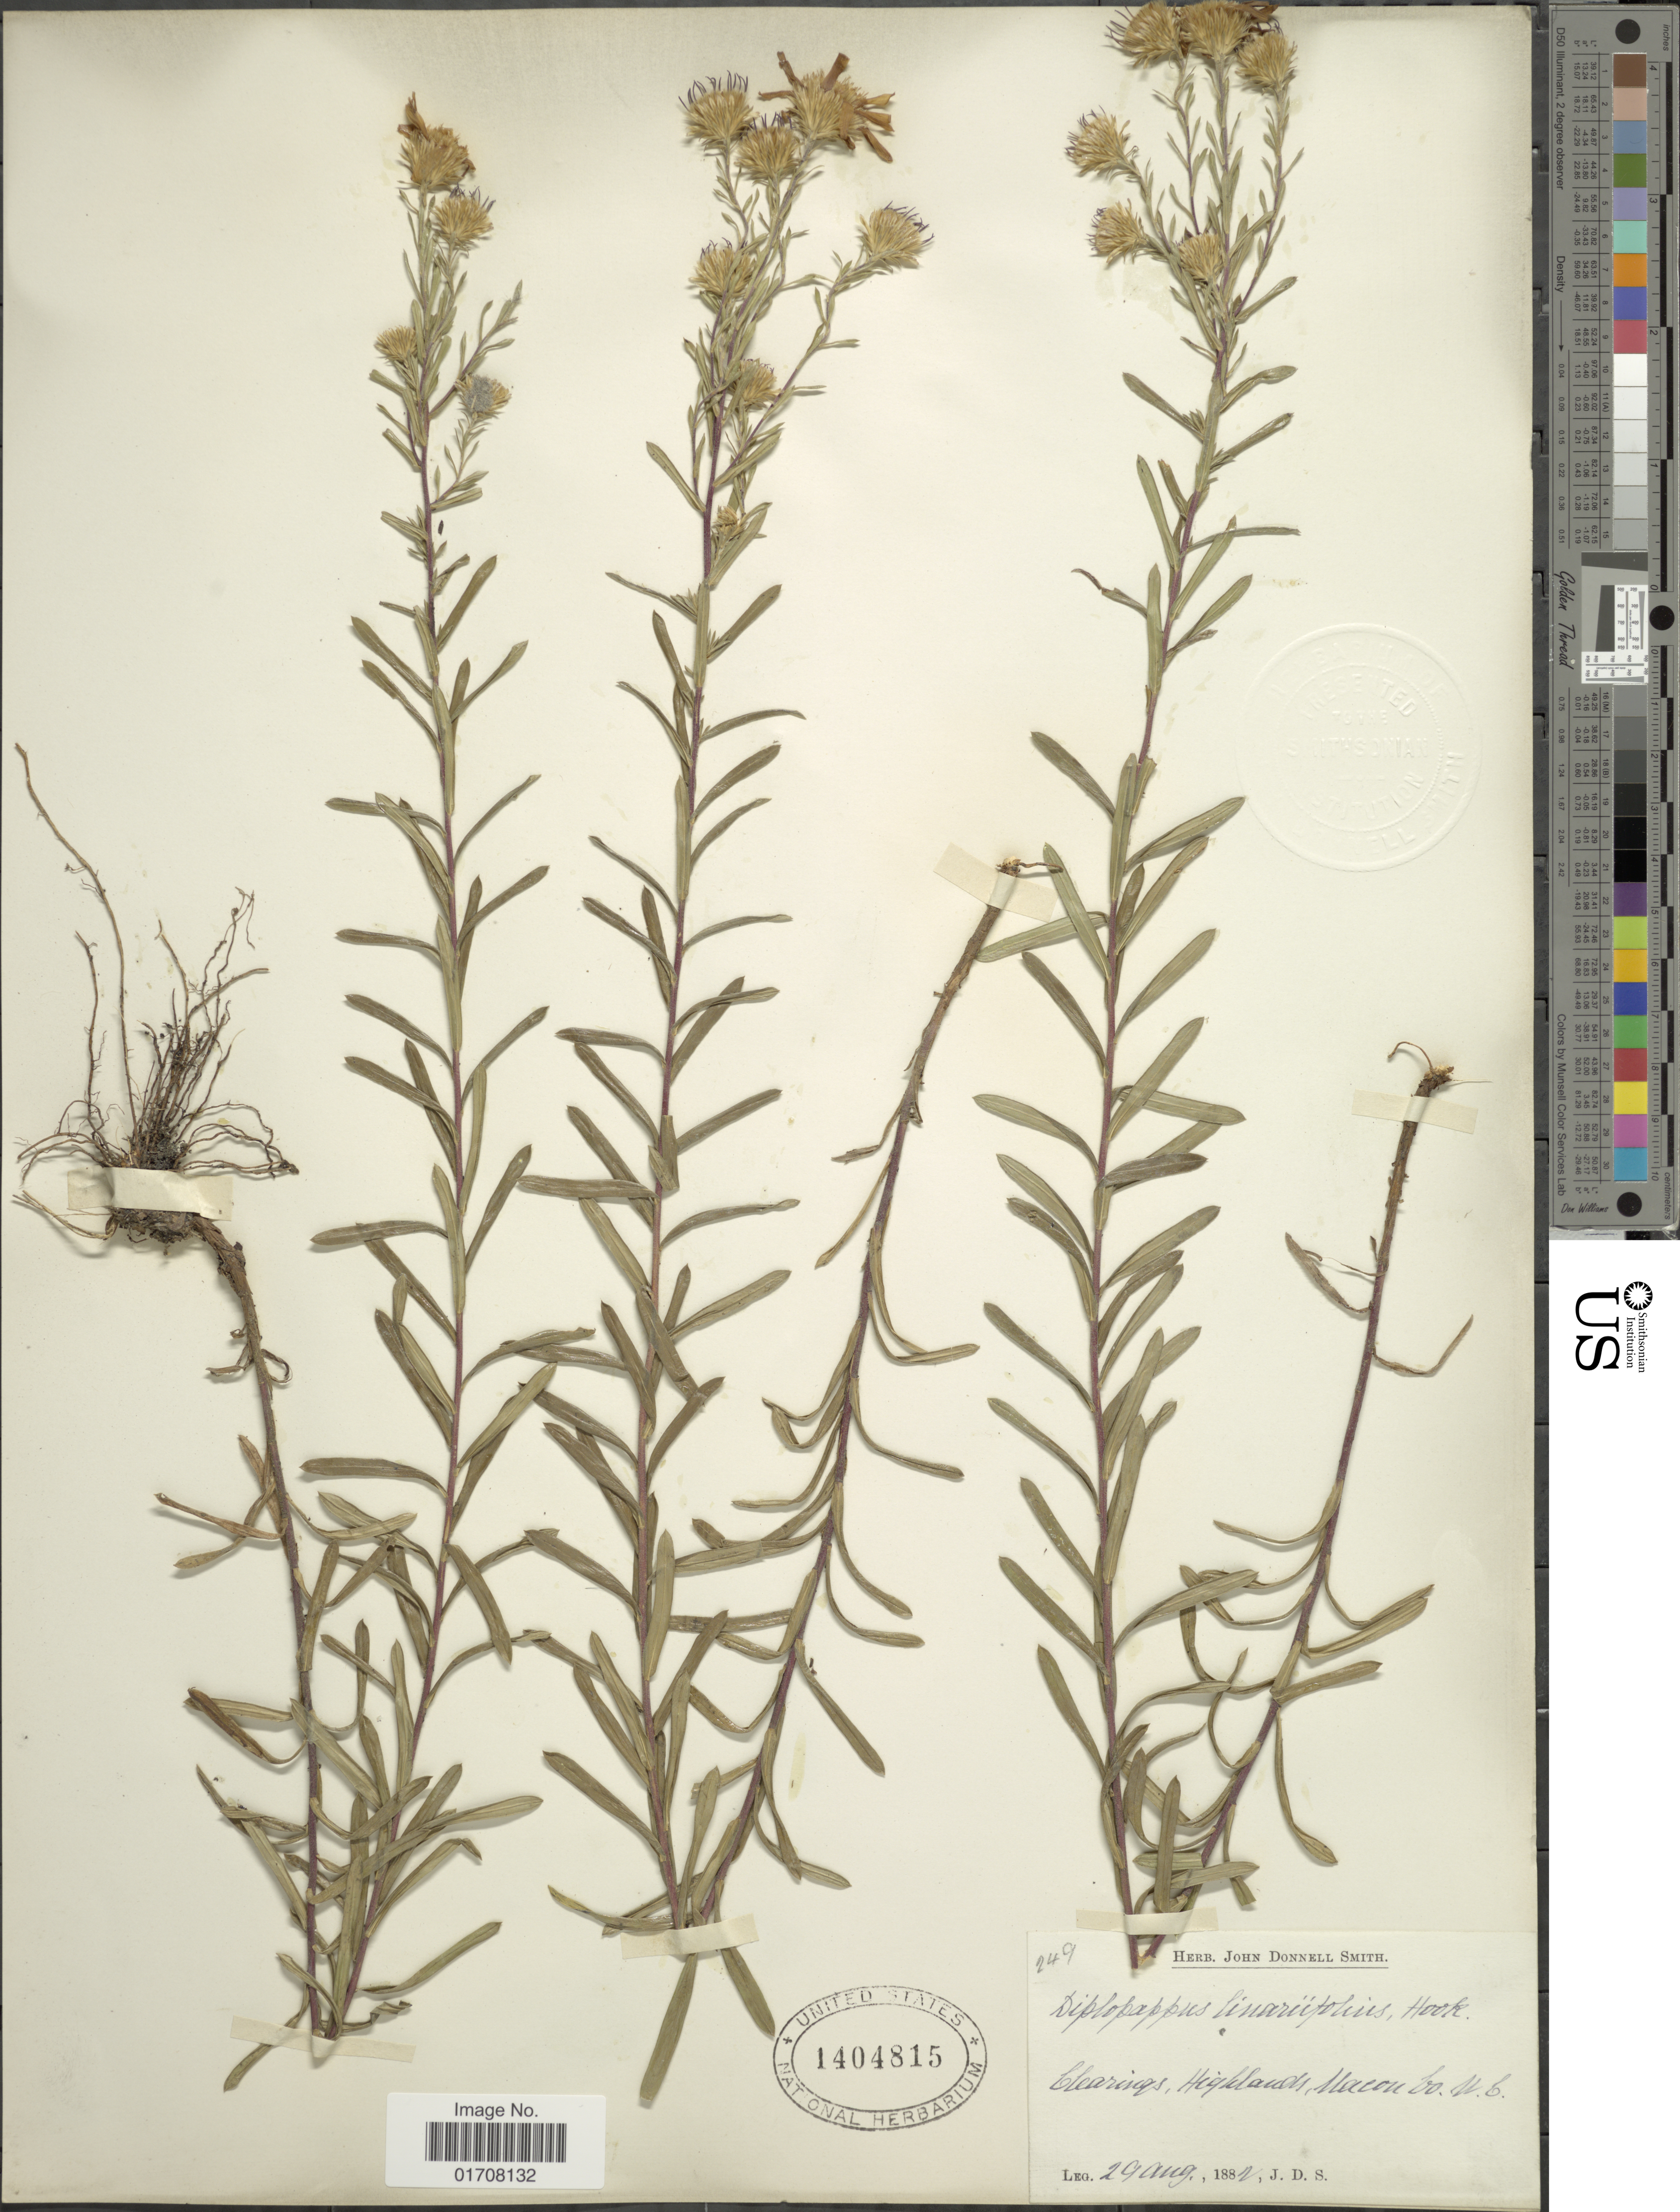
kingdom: Plantae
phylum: Tracheophyta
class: Magnoliopsida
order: Asterales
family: Asteraceae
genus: Ionactis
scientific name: Ionactis linariifolia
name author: (L.) Greene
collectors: J. Donnell Smith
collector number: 249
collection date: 1882-08-29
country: United States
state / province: North Carolina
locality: Clearings, Highlands, Macon Co., N.C.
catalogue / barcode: US 1404815